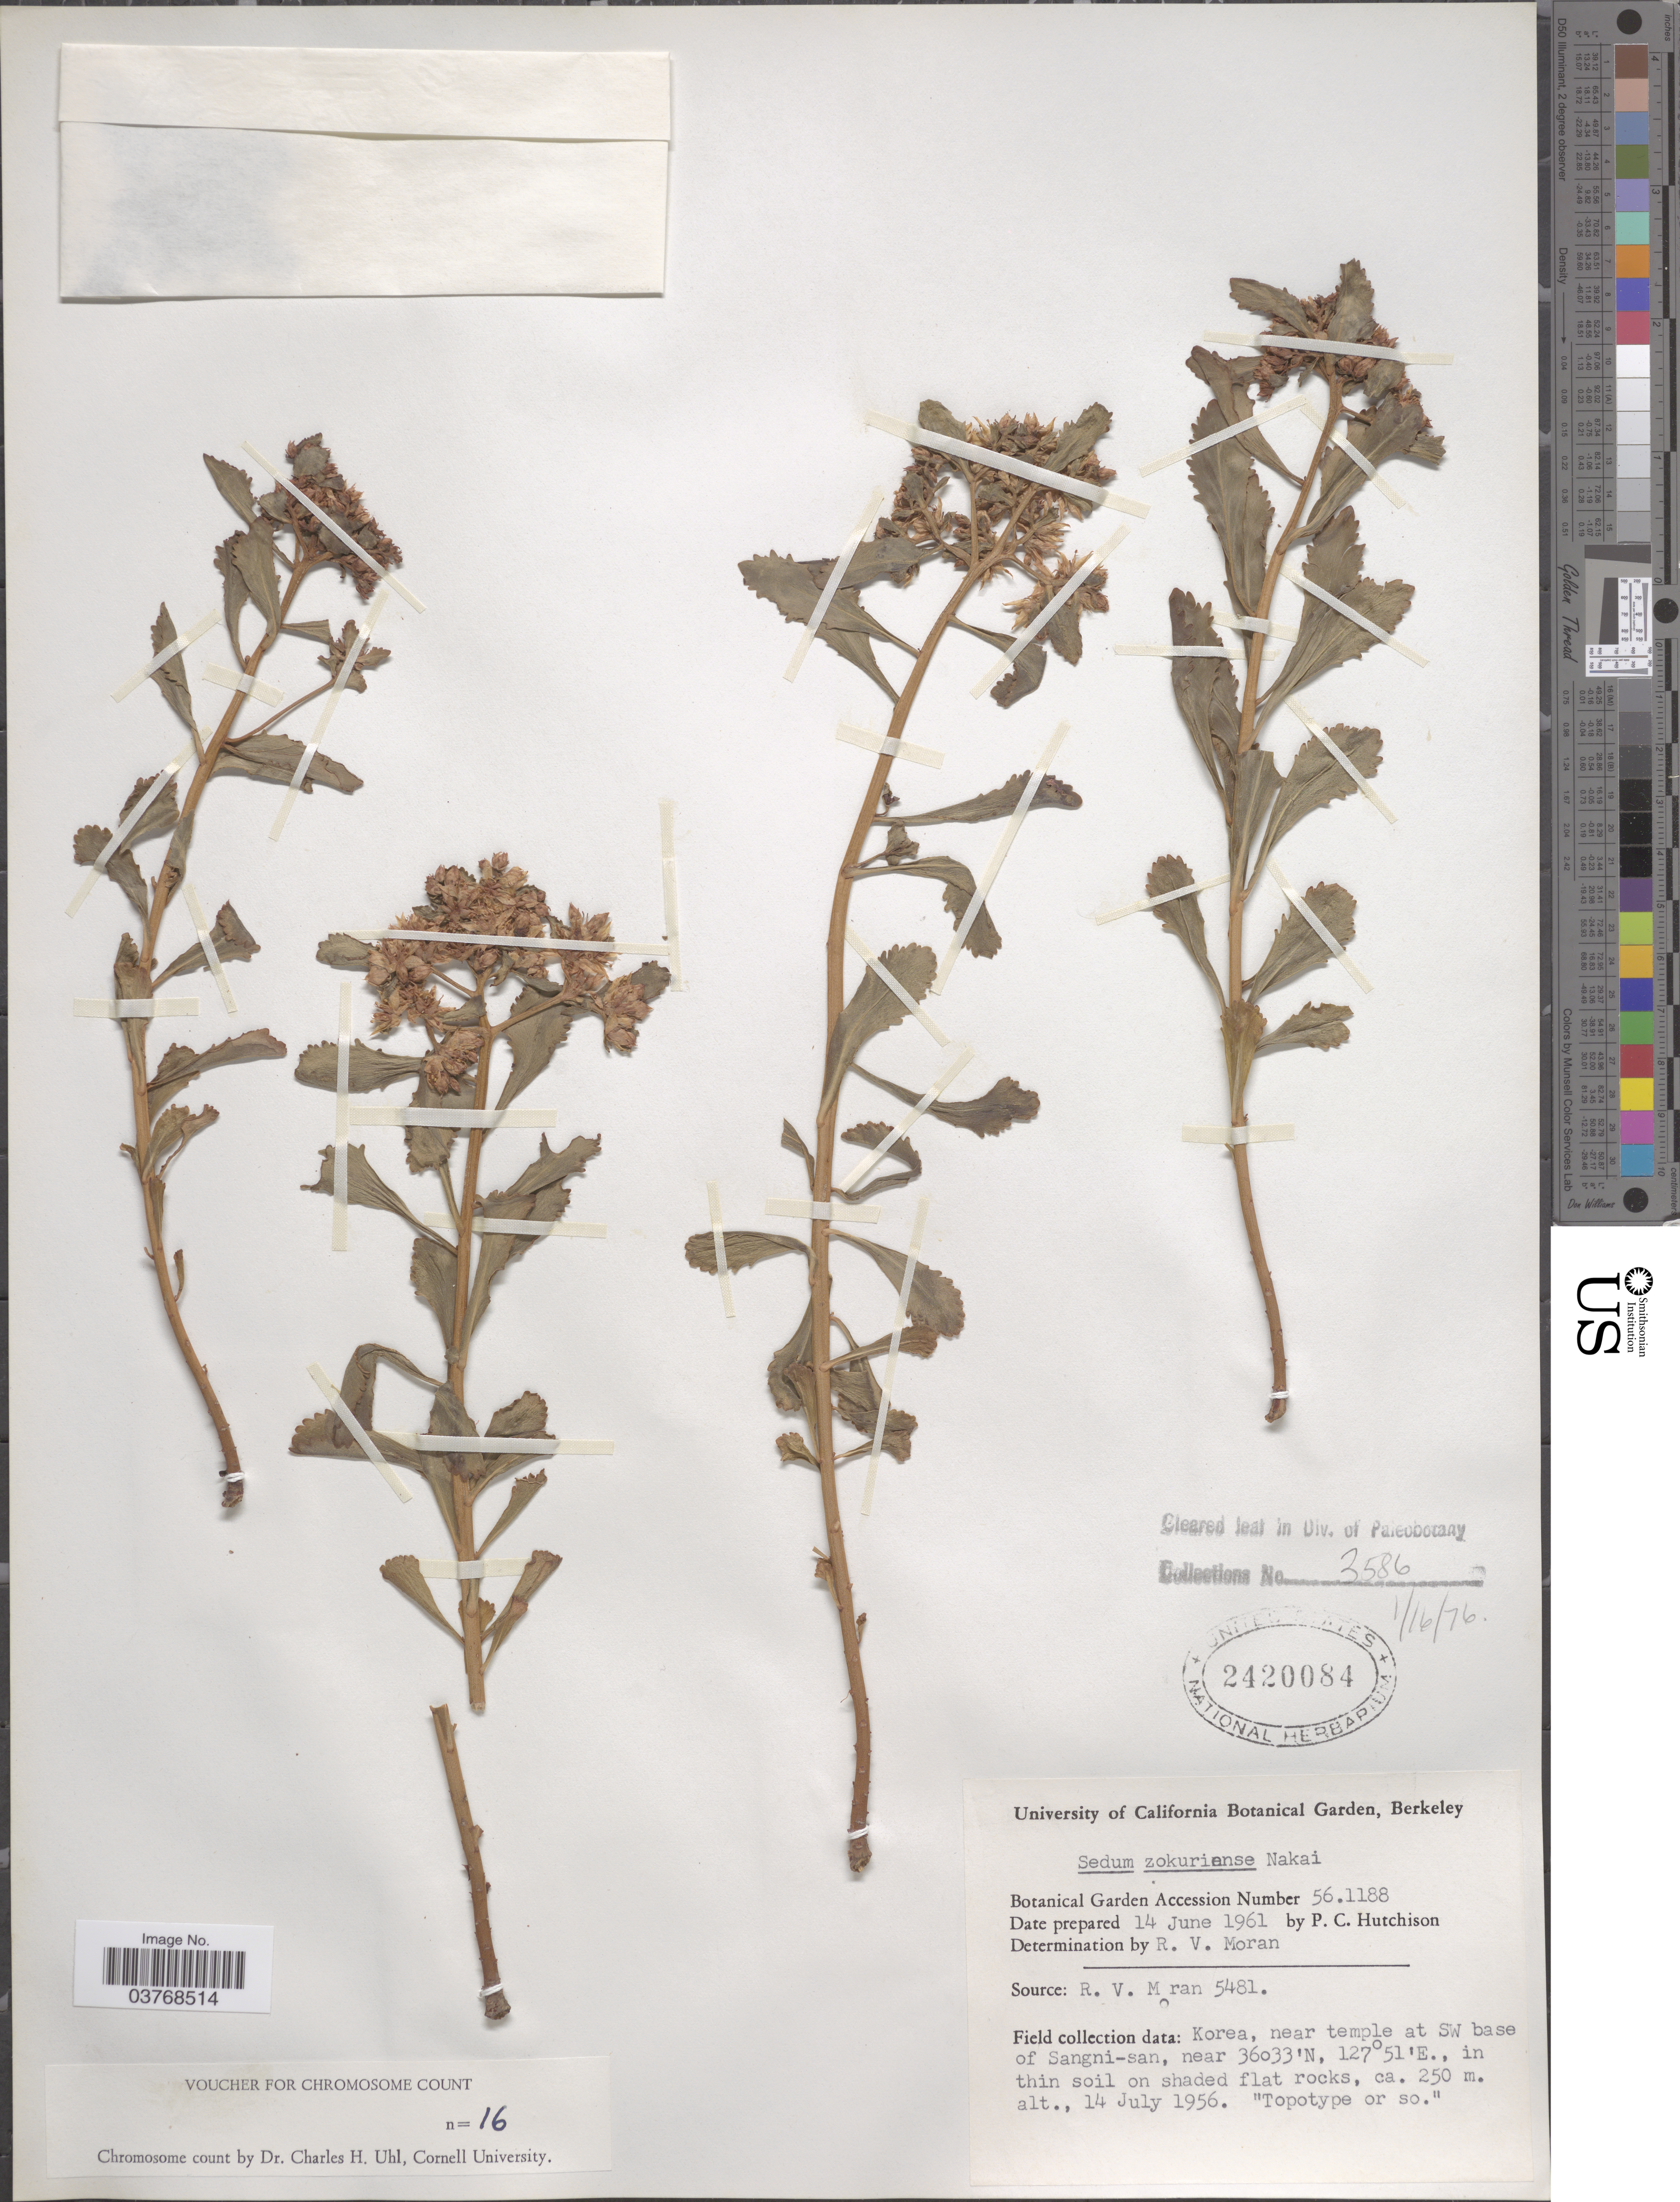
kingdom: Plantae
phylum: Tracheophyta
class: Magnoliopsida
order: Saxifragales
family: Crassulaceae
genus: Phedimus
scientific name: Phedimus middendorffianus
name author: (Maxim.) 't Hart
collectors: P. C. Hutchison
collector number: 561188?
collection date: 1961-06-14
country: United States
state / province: California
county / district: Alameda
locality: University of California Botanical Garden, Berkeley.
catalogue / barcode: US 2420084